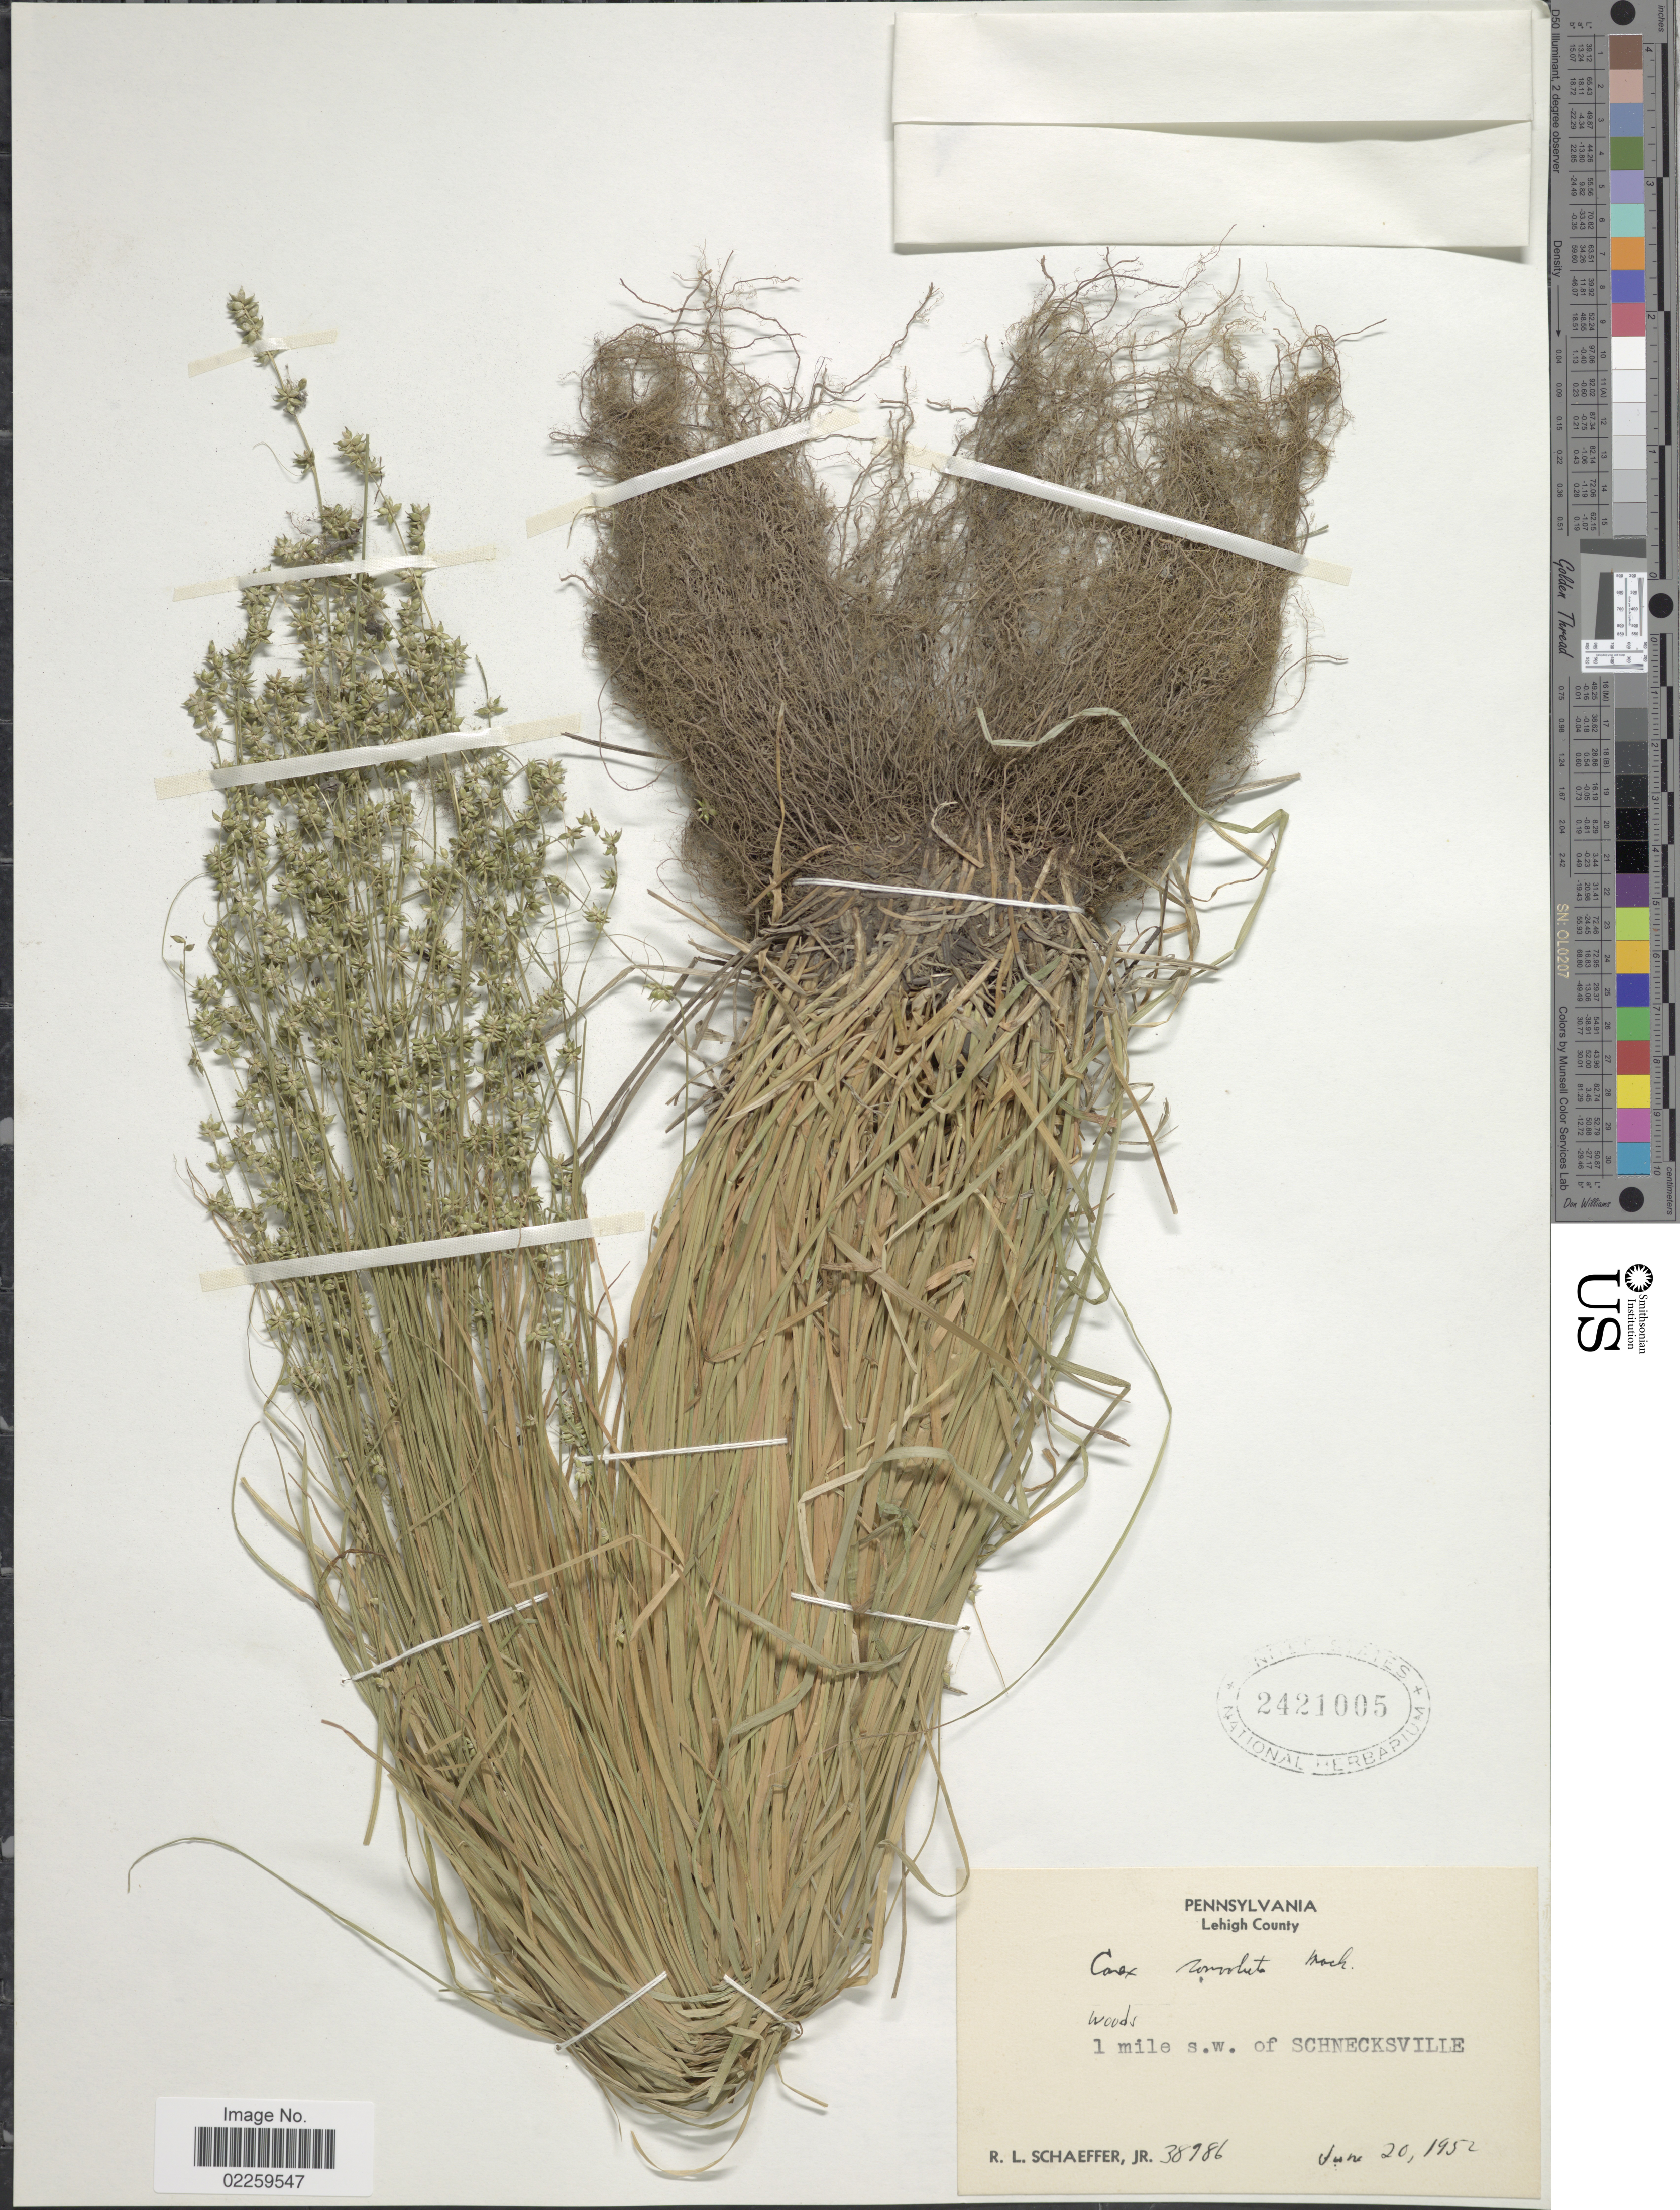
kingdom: Plantae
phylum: Tracheophyta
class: Liliopsida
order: Poales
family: Cyperaceae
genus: Carex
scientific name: Carex rosea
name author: Willd.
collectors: R. L. Schaeffer Jr.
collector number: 38986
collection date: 1952-06-20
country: United States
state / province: Pennsylvania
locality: Pennsylvania, Lehigh County. 1 miles s.w. of Schnecksville.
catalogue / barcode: US 2421005